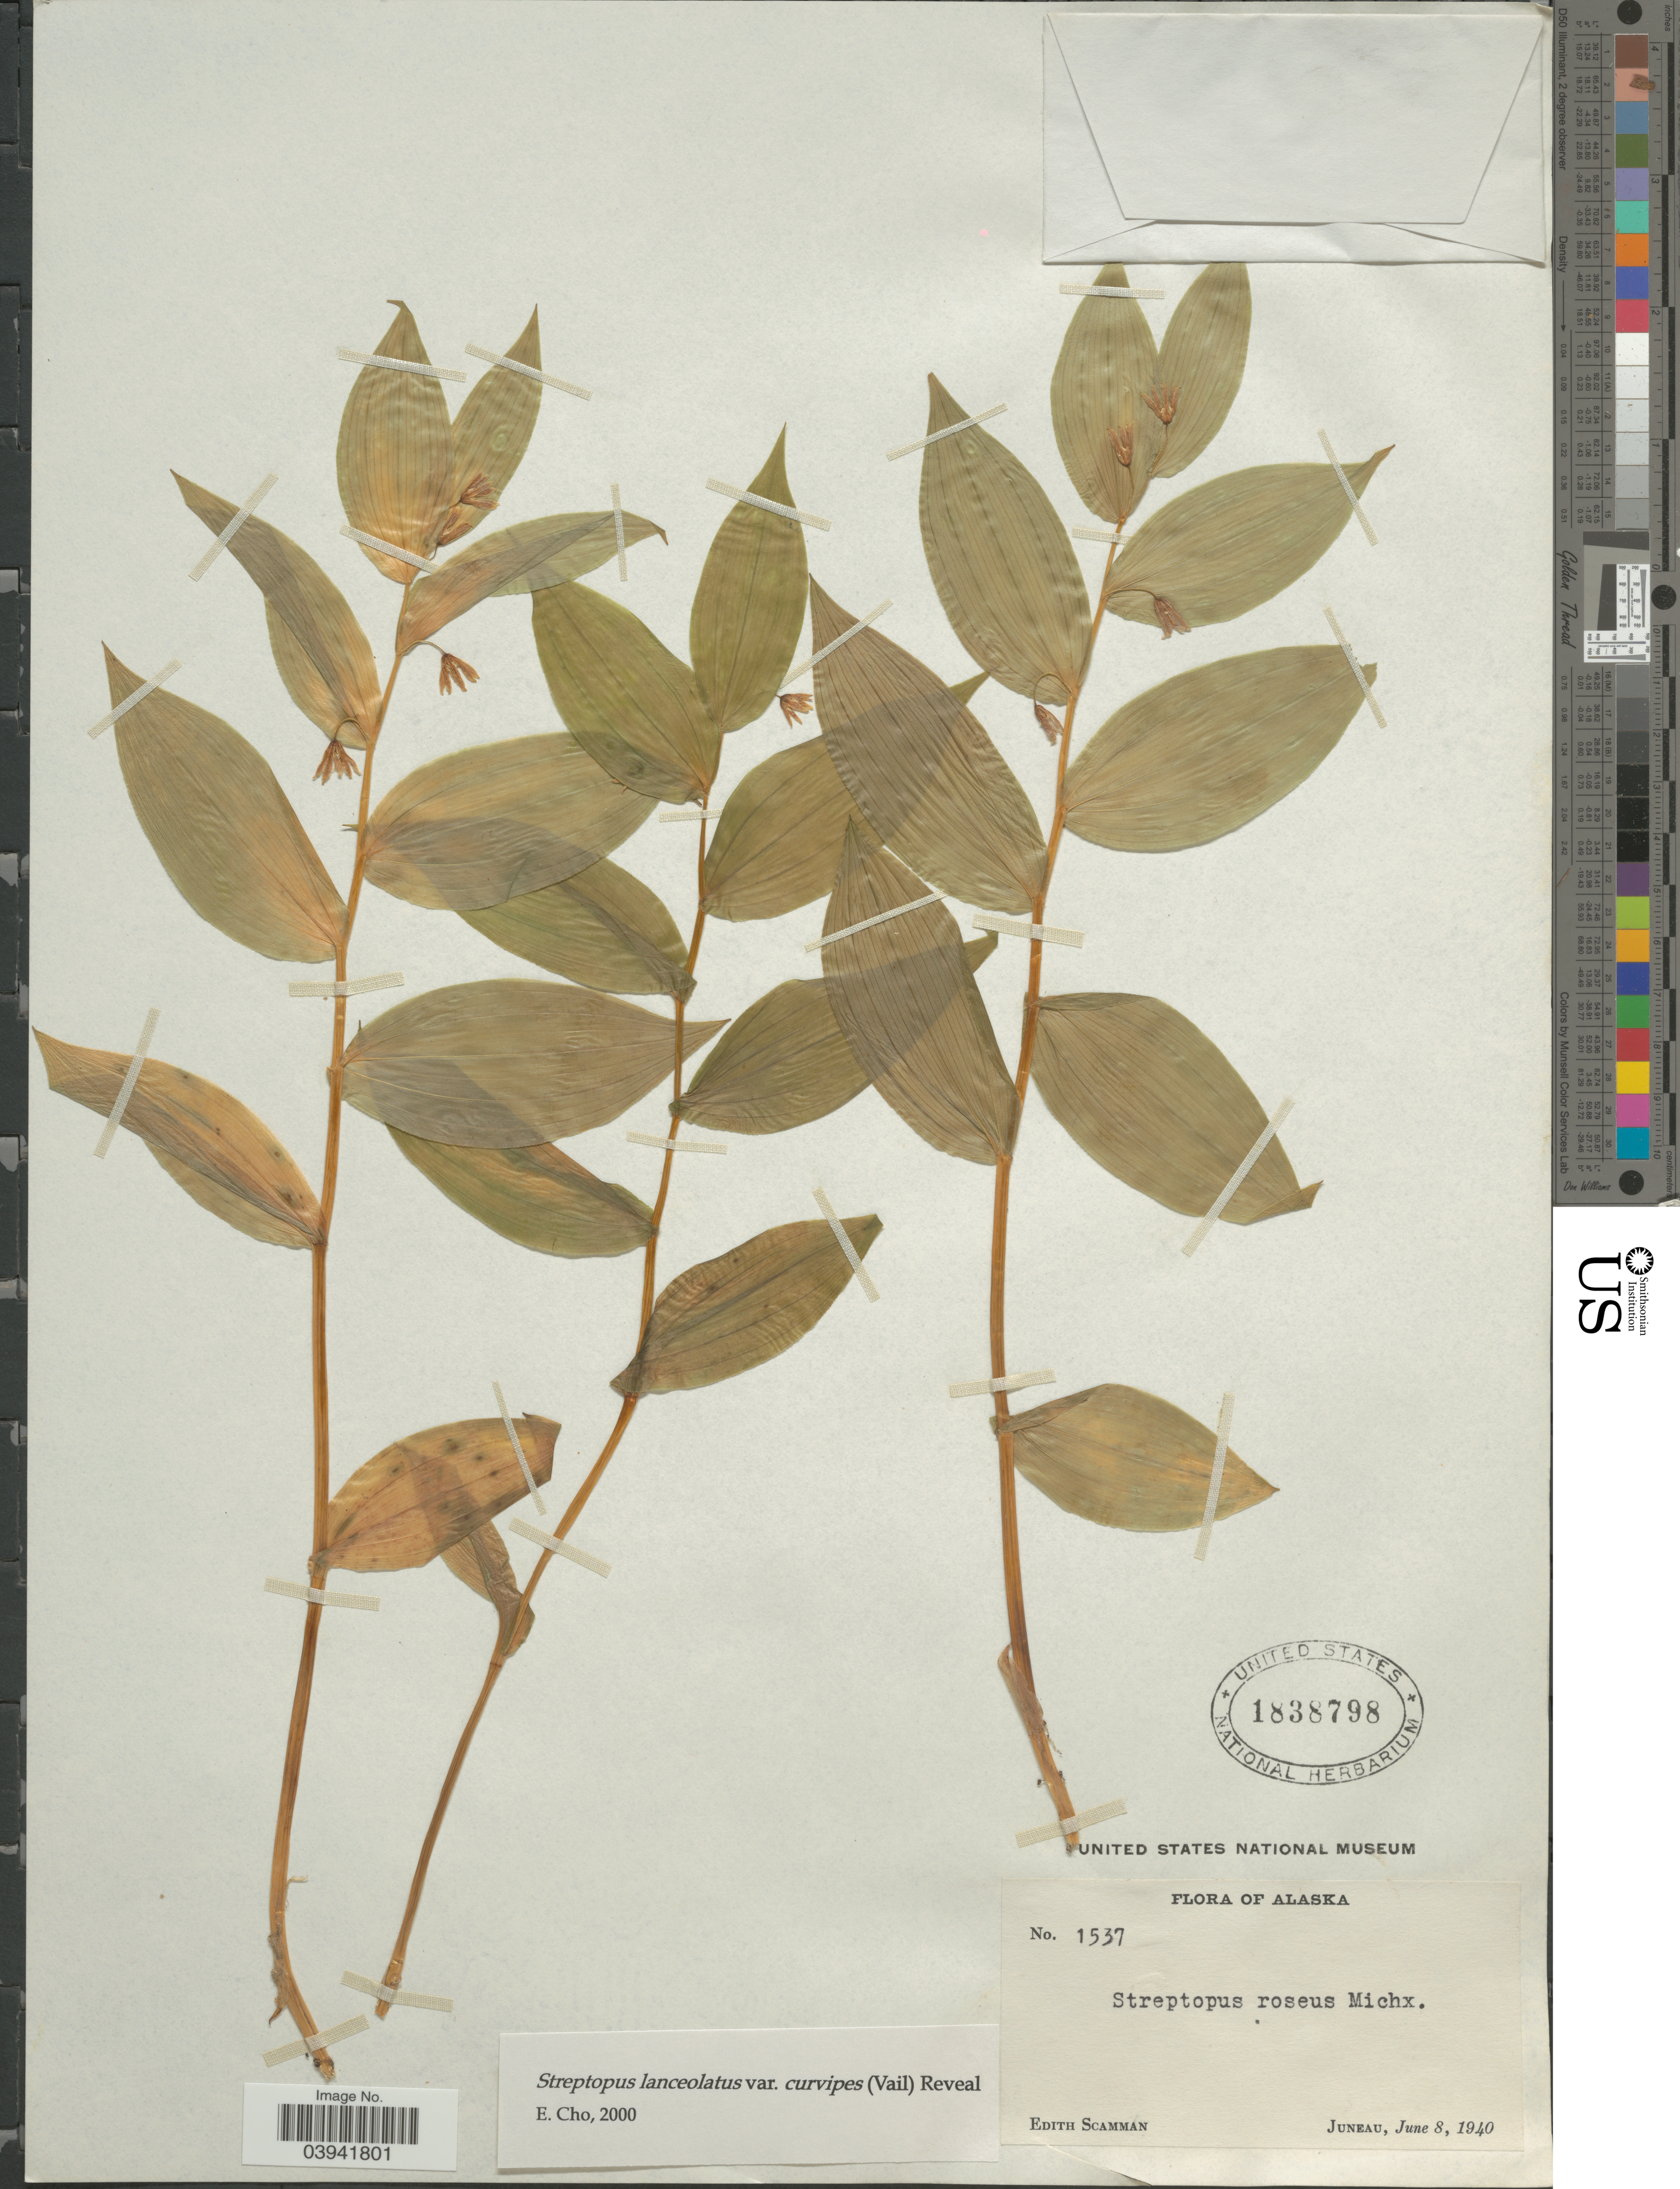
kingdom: Plantae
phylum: Tracheophyta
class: Liliopsida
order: Liliales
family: Liliaceae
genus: Streptopus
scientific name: Streptopus lanceolatus var. curvipes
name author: (Vail) Reveal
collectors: E. Scamman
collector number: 1537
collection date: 1940-06-08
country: United States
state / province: Alaska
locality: Juneau.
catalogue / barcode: US 1838798